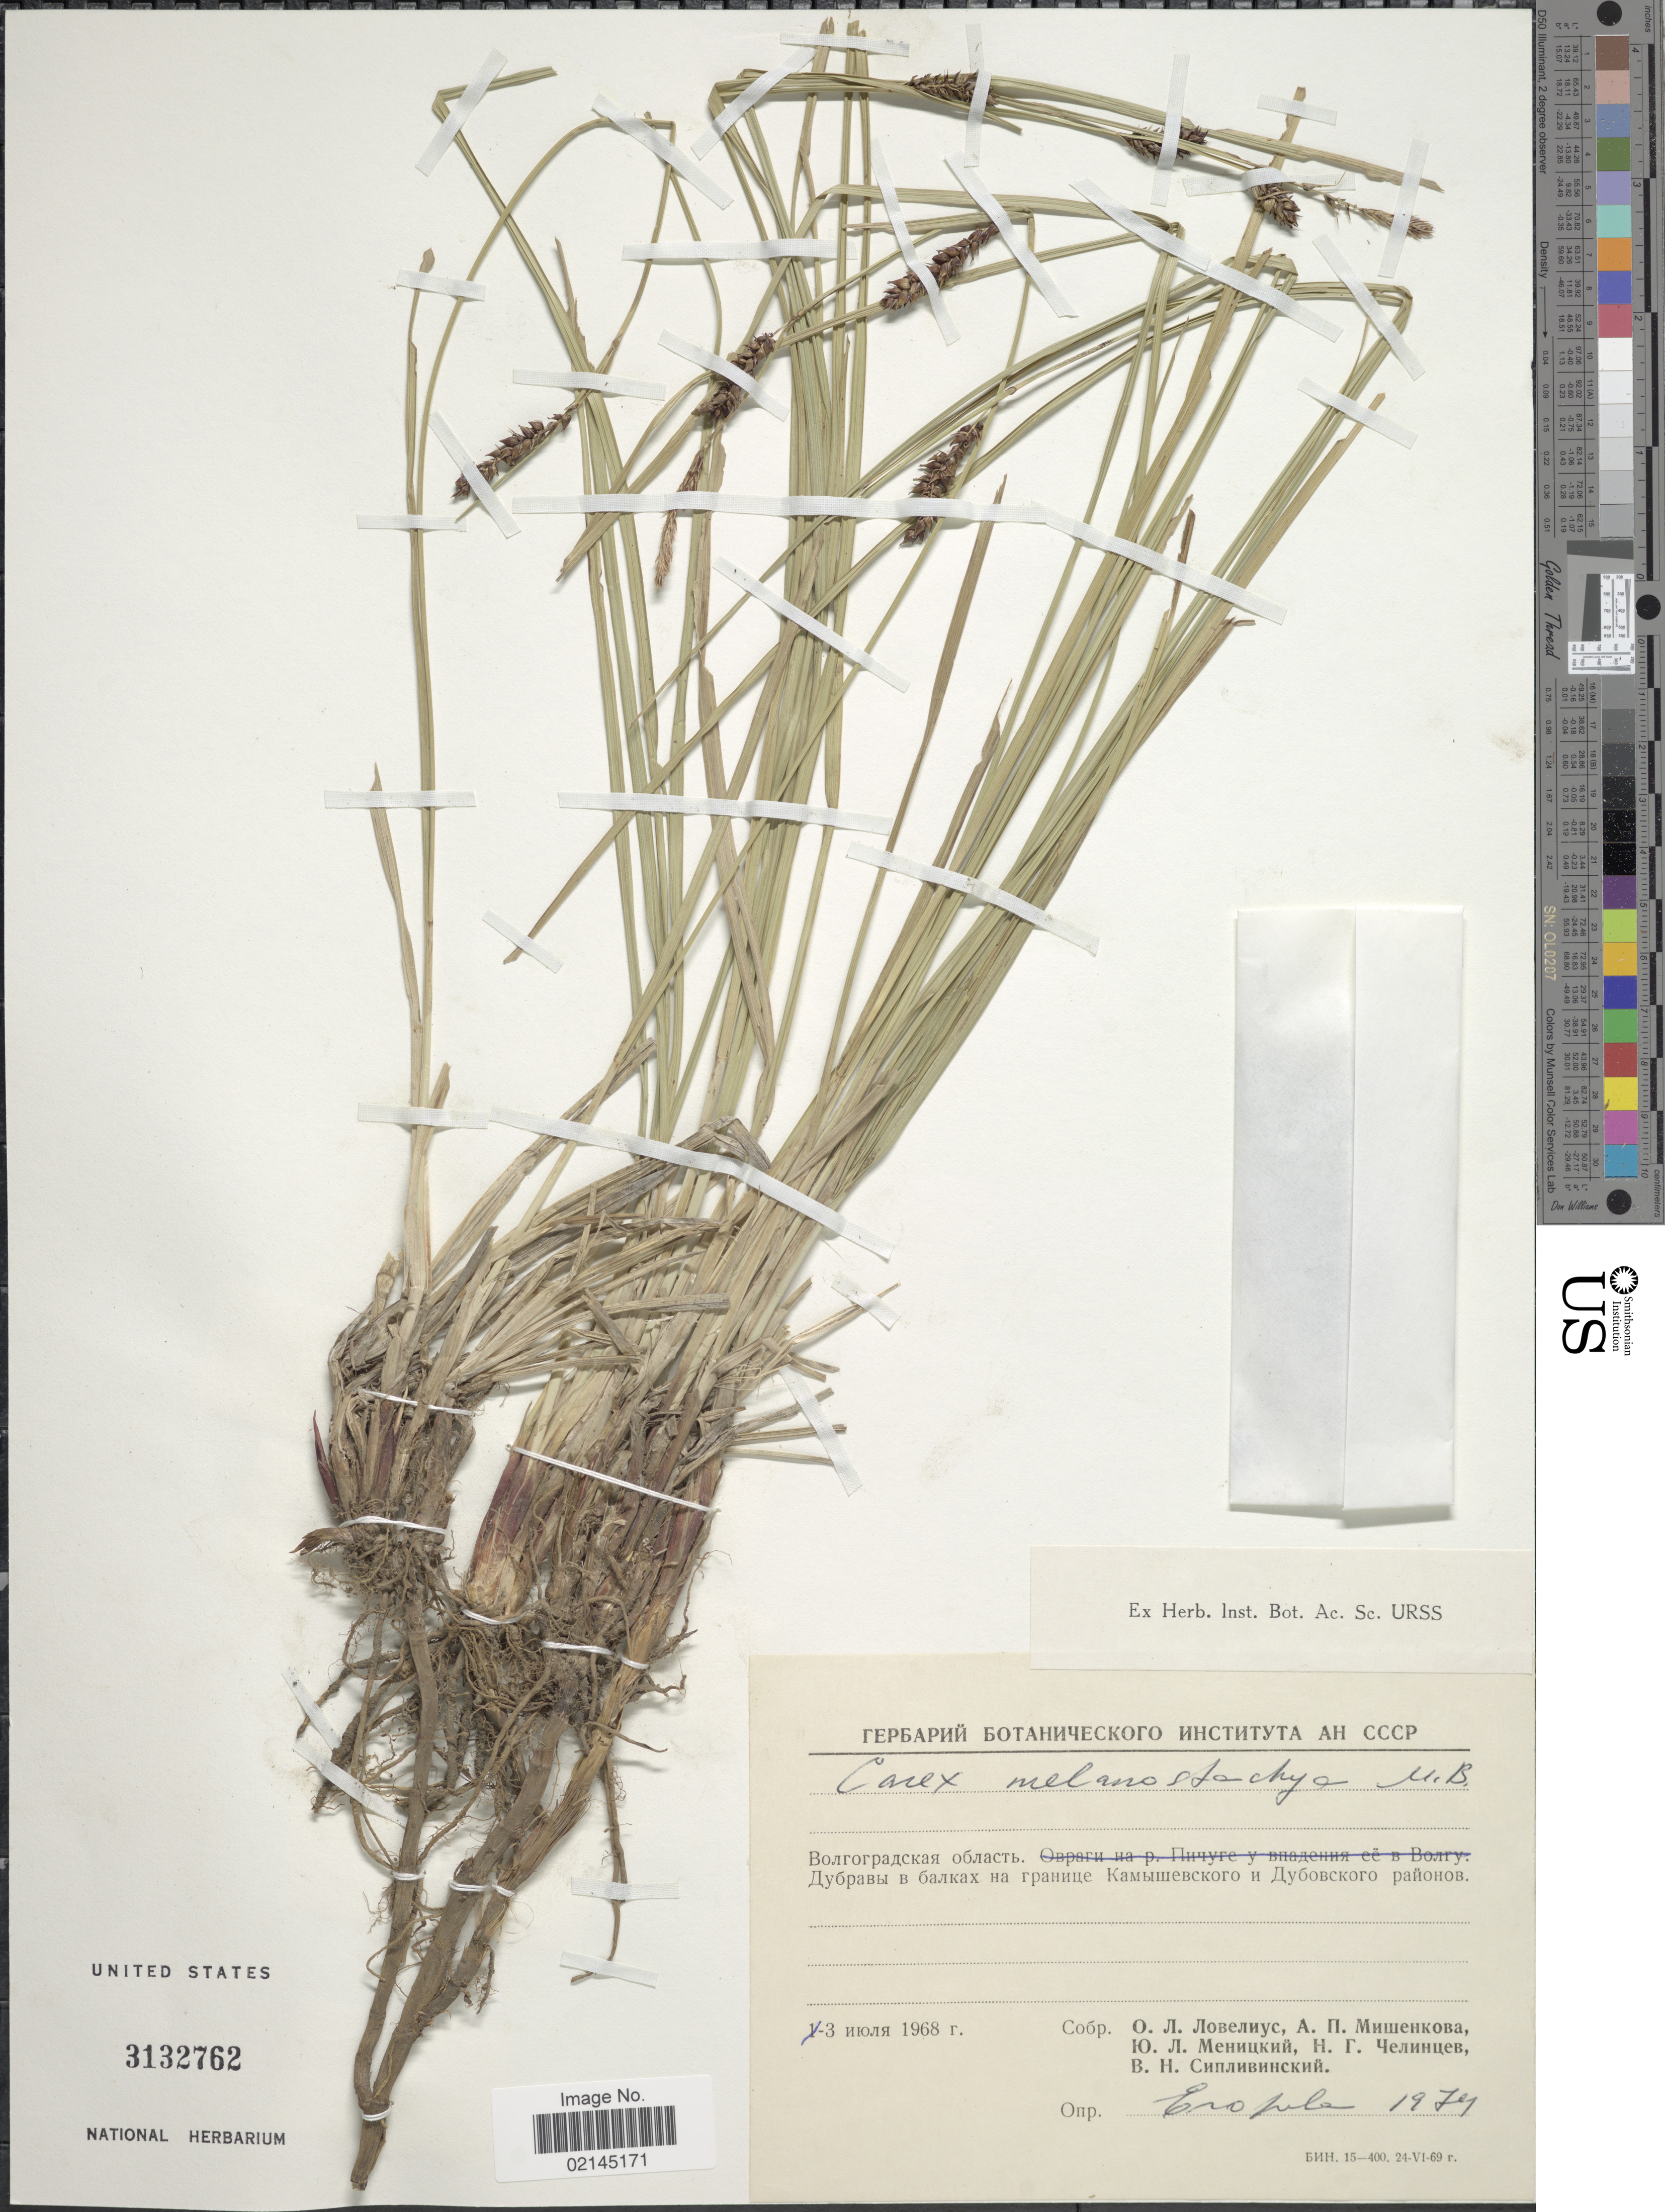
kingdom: Plantae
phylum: Tracheophyta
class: Liliopsida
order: Poales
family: Cyperaceae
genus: Carex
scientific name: Carex melanostachya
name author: M. Bieb. ex Willd.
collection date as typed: Transcribed d/m/y: 3/X/1968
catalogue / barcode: US 3132762